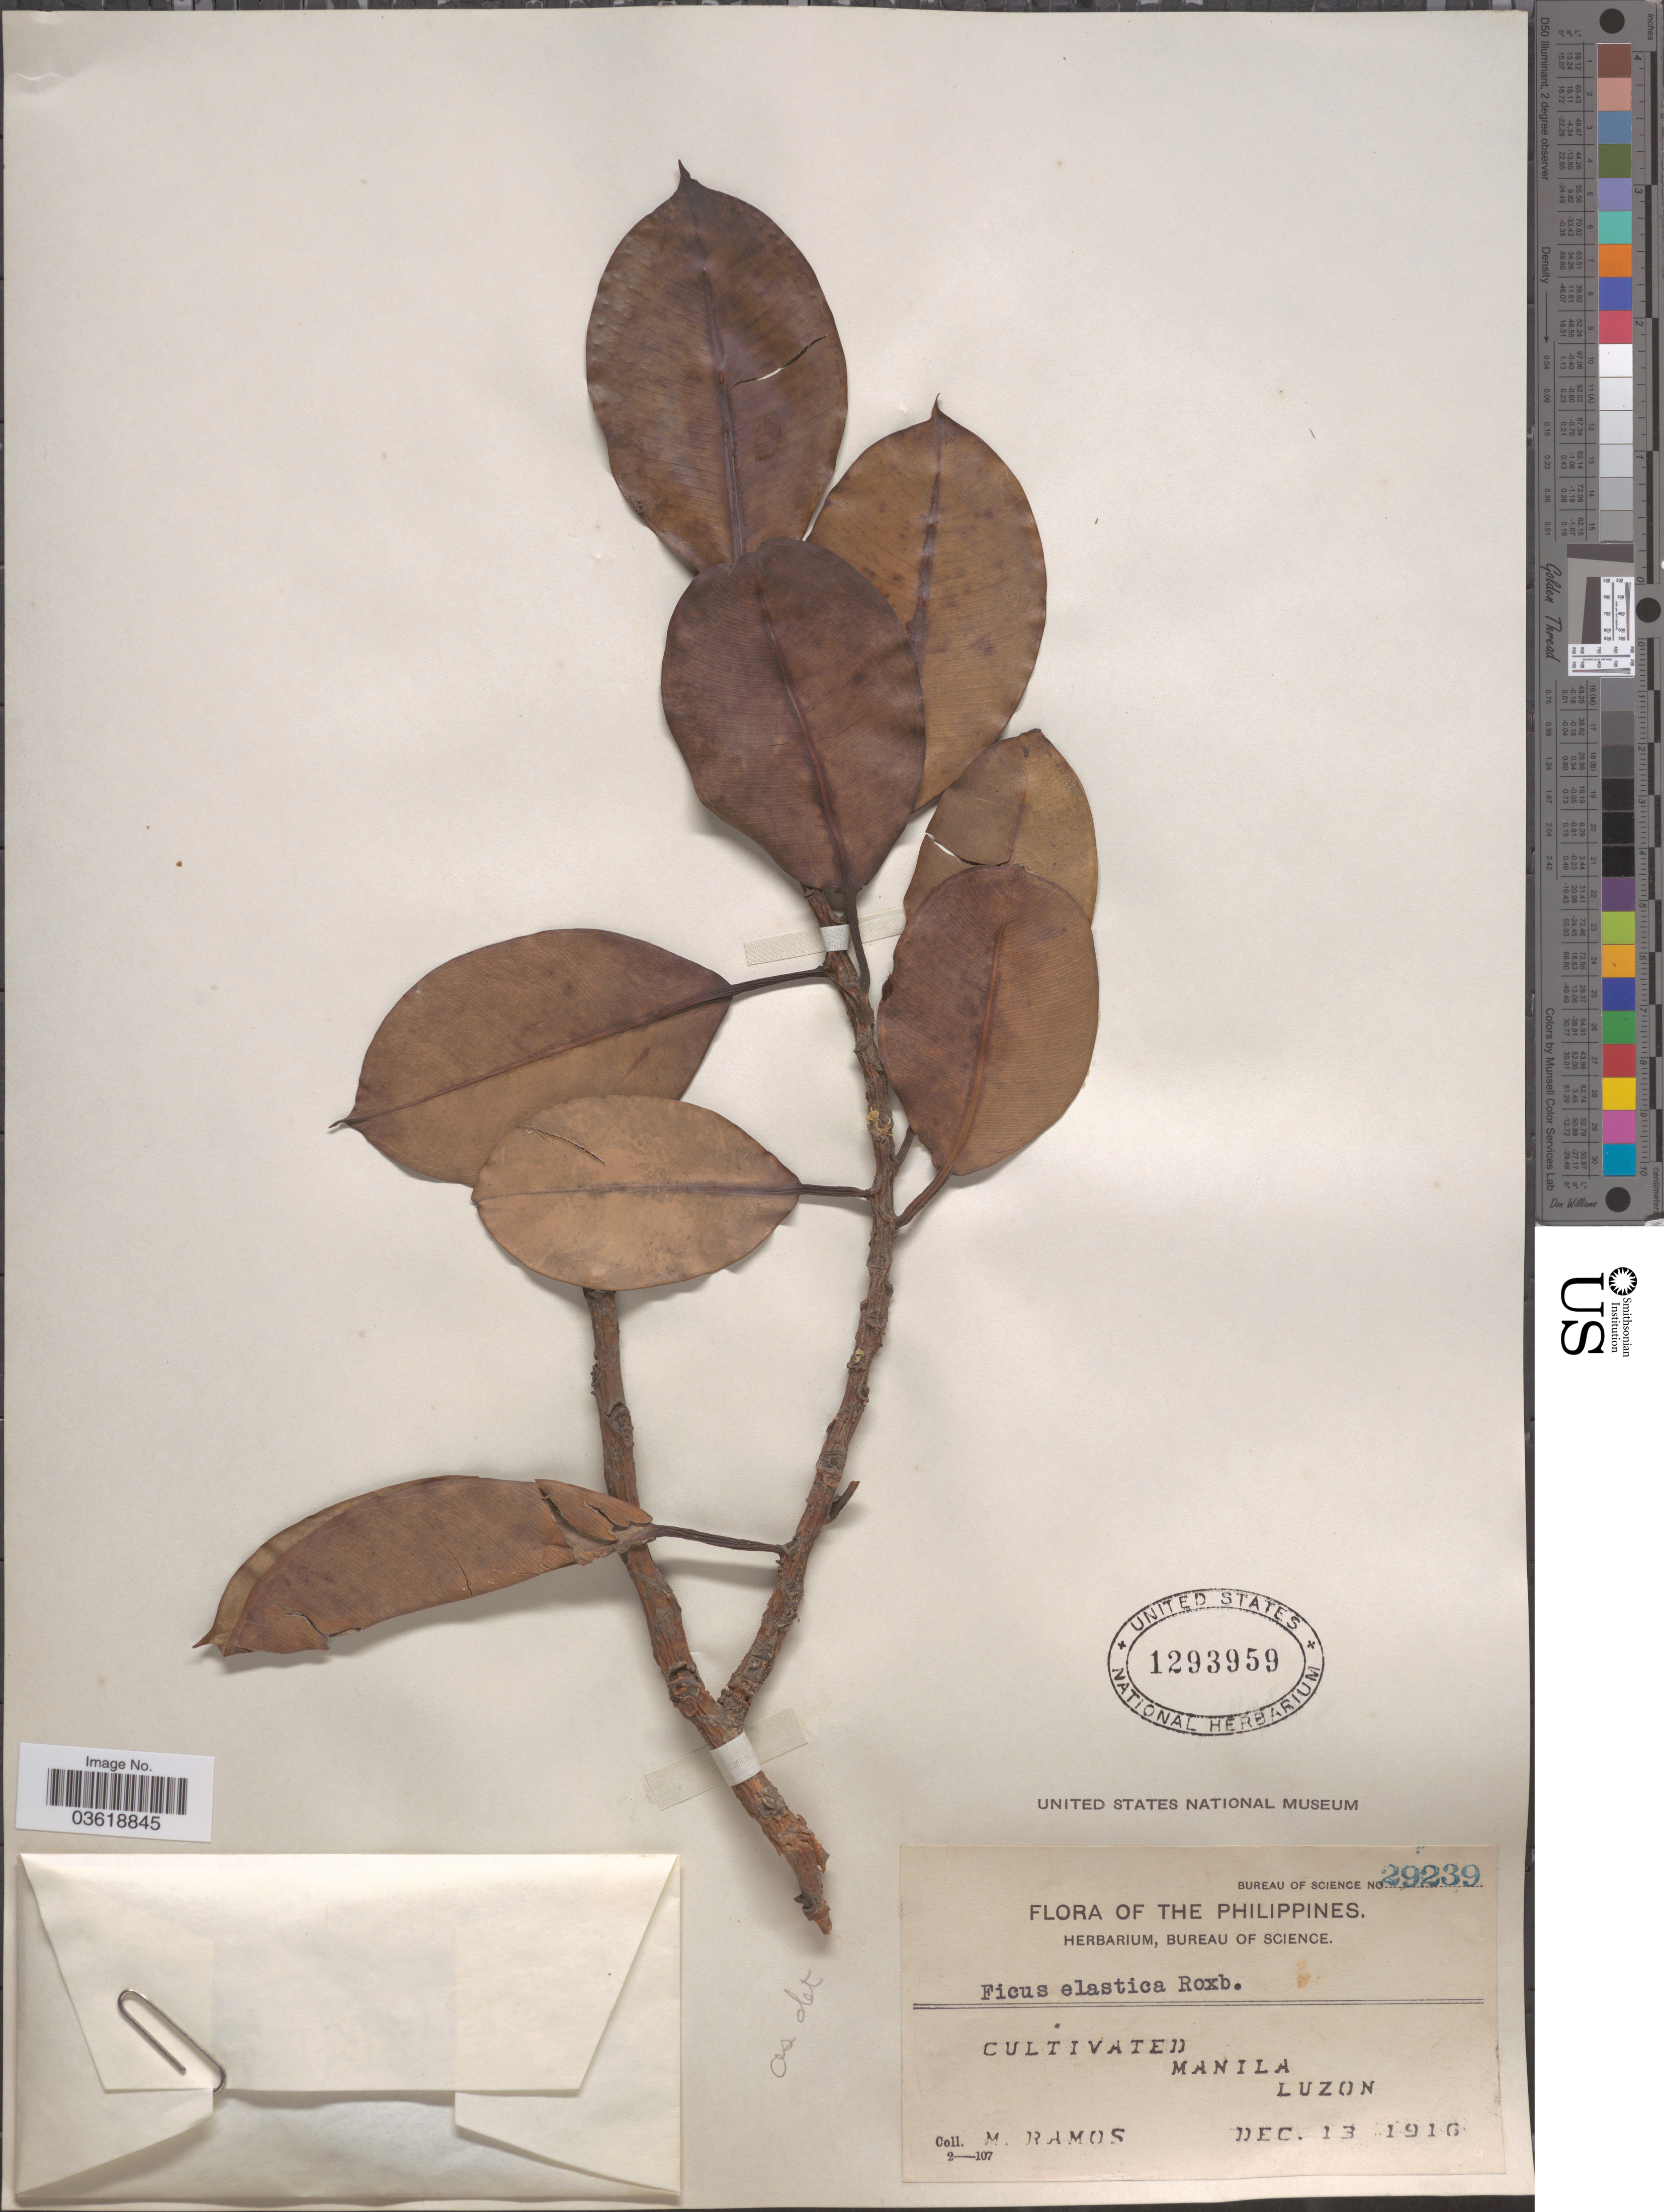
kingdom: Plantae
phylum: Tracheophyta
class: Magnoliopsida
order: Rosales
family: Moraceae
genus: Ficus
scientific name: Ficus elastica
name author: Roxb.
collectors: M. Ramos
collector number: Bureau of Science 29239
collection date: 1916-12-13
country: Philippines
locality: Manila. Luzon.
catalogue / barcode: US 1293959